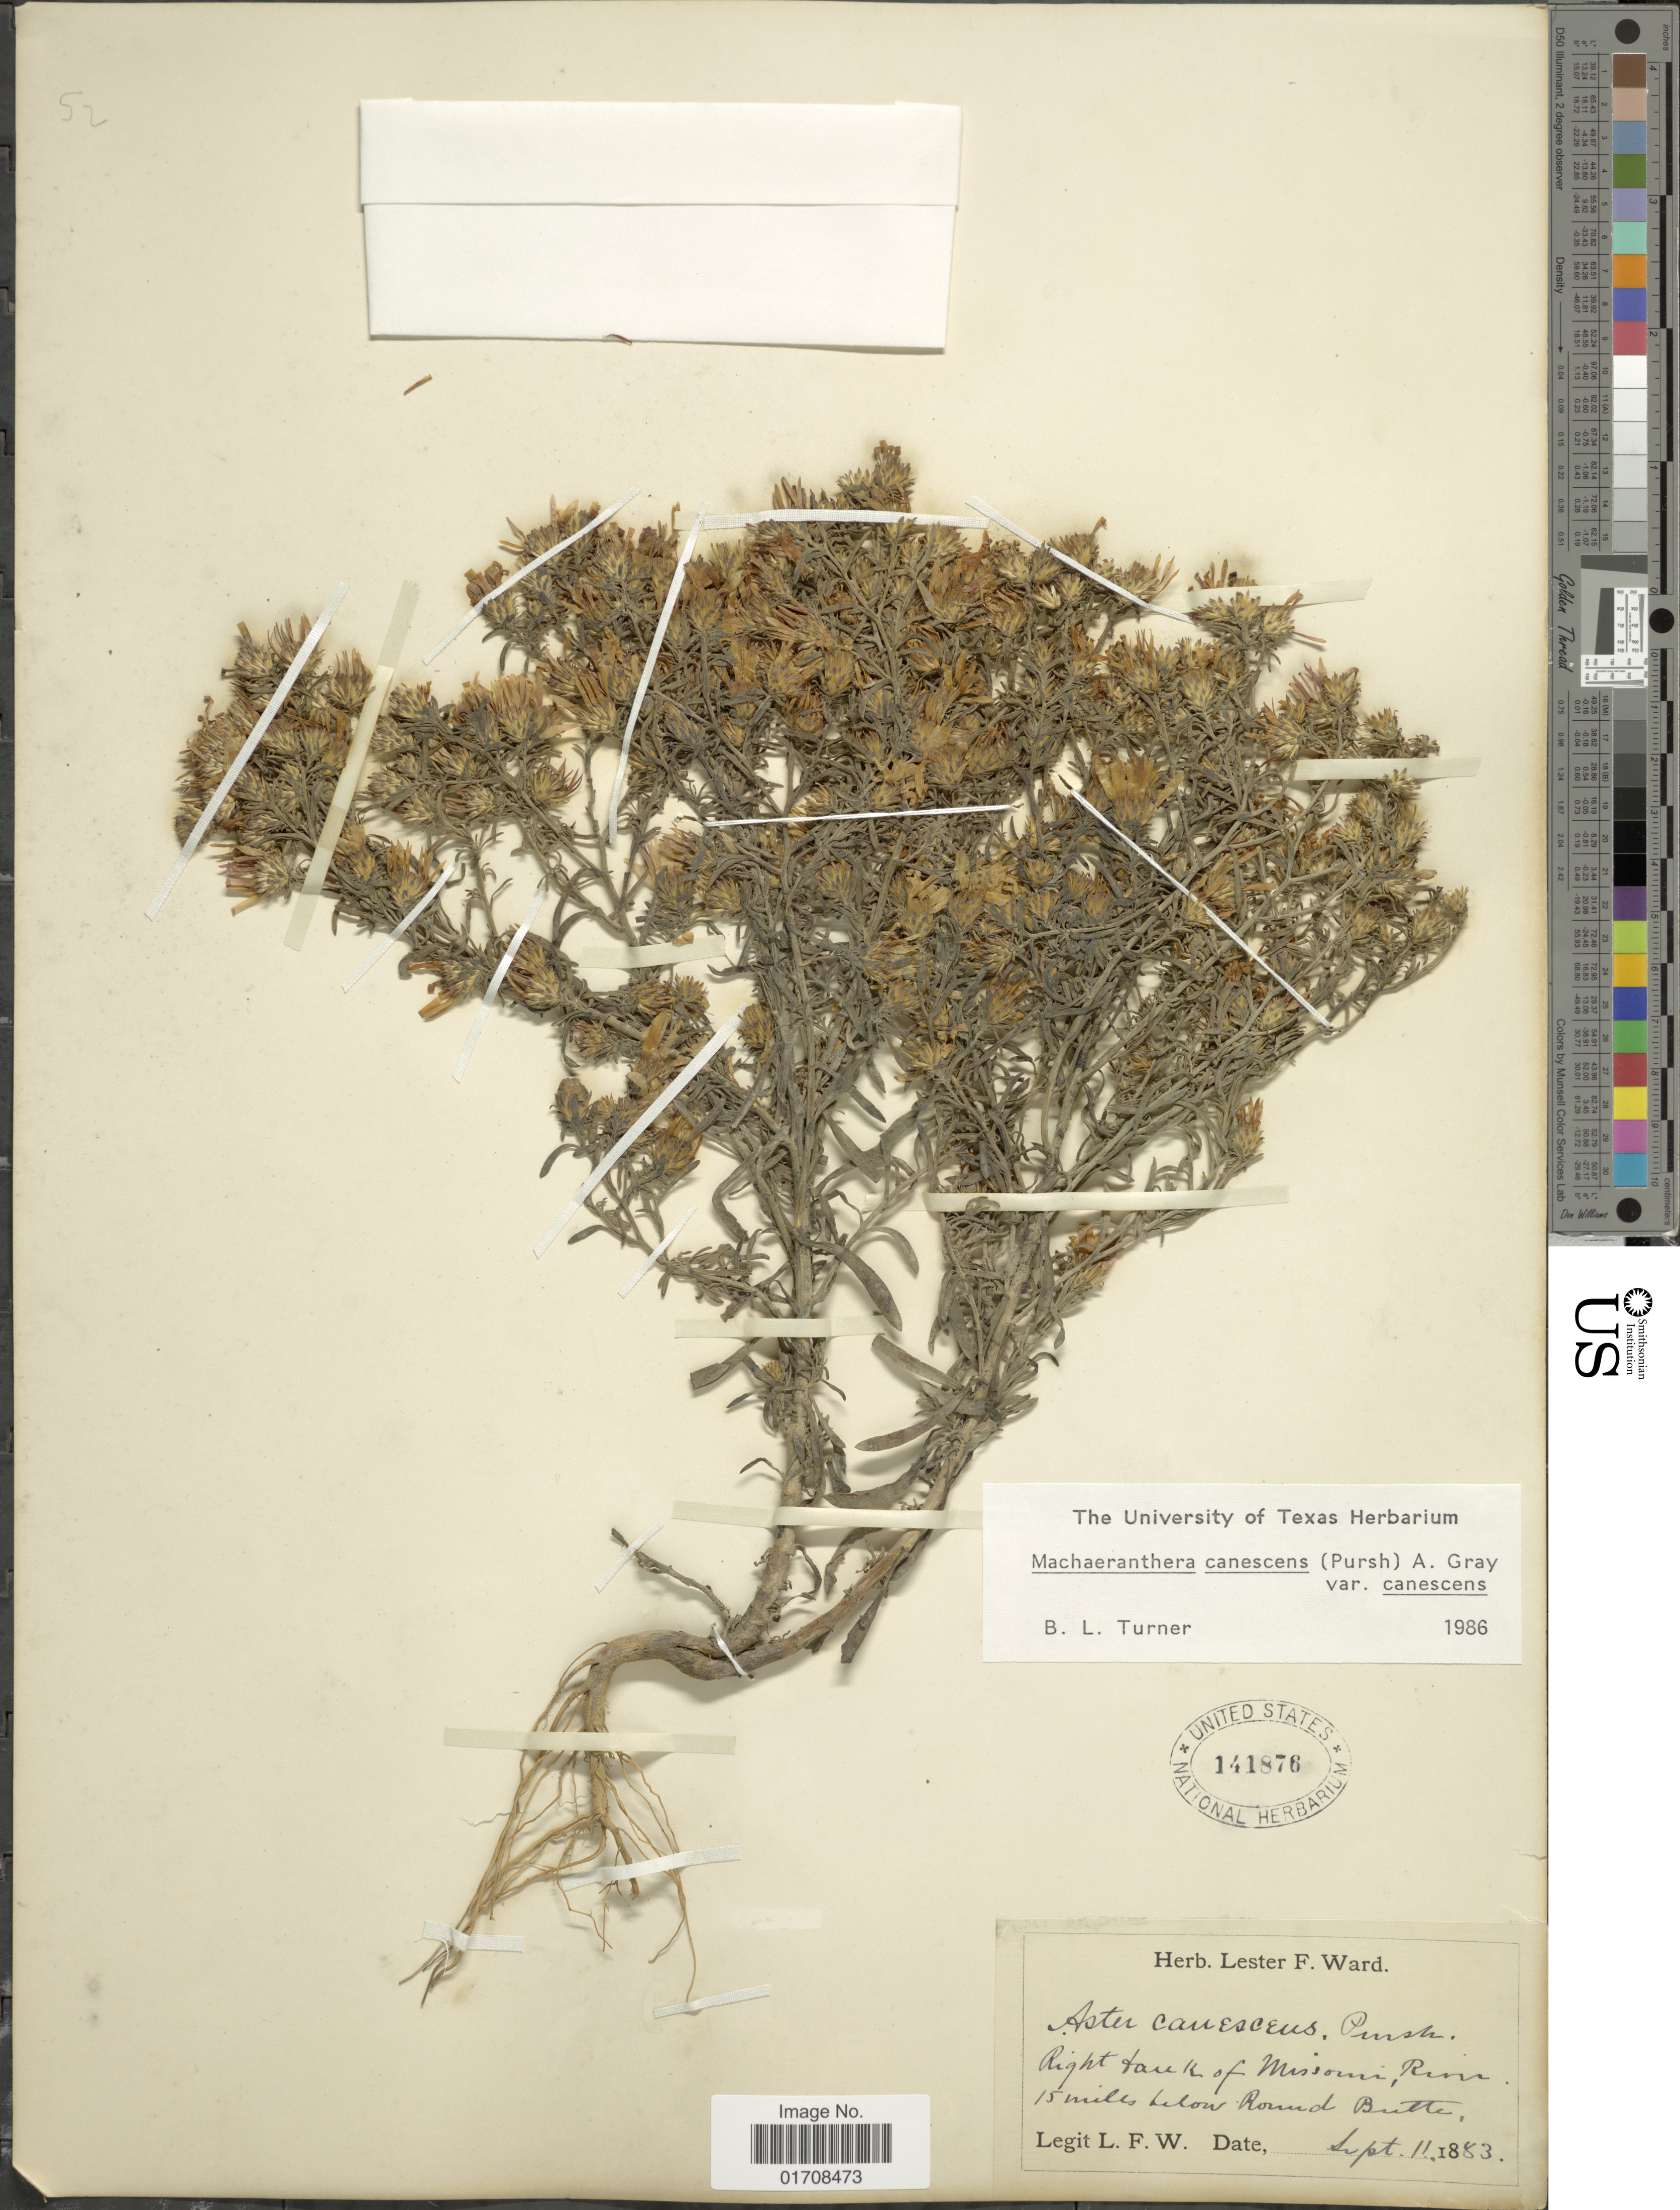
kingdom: Plantae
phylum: Tracheophyta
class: Magnoliopsida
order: Asterales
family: Asteraceae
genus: Machaeranthera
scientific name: Machaeranthera canescens var. canescens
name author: (Pursh) A. Gray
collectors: L. F. Ward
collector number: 52?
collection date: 1883-09-11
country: United States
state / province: Missouri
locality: Right bank of Missouri River 15 miles below Round Butte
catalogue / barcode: US 141876